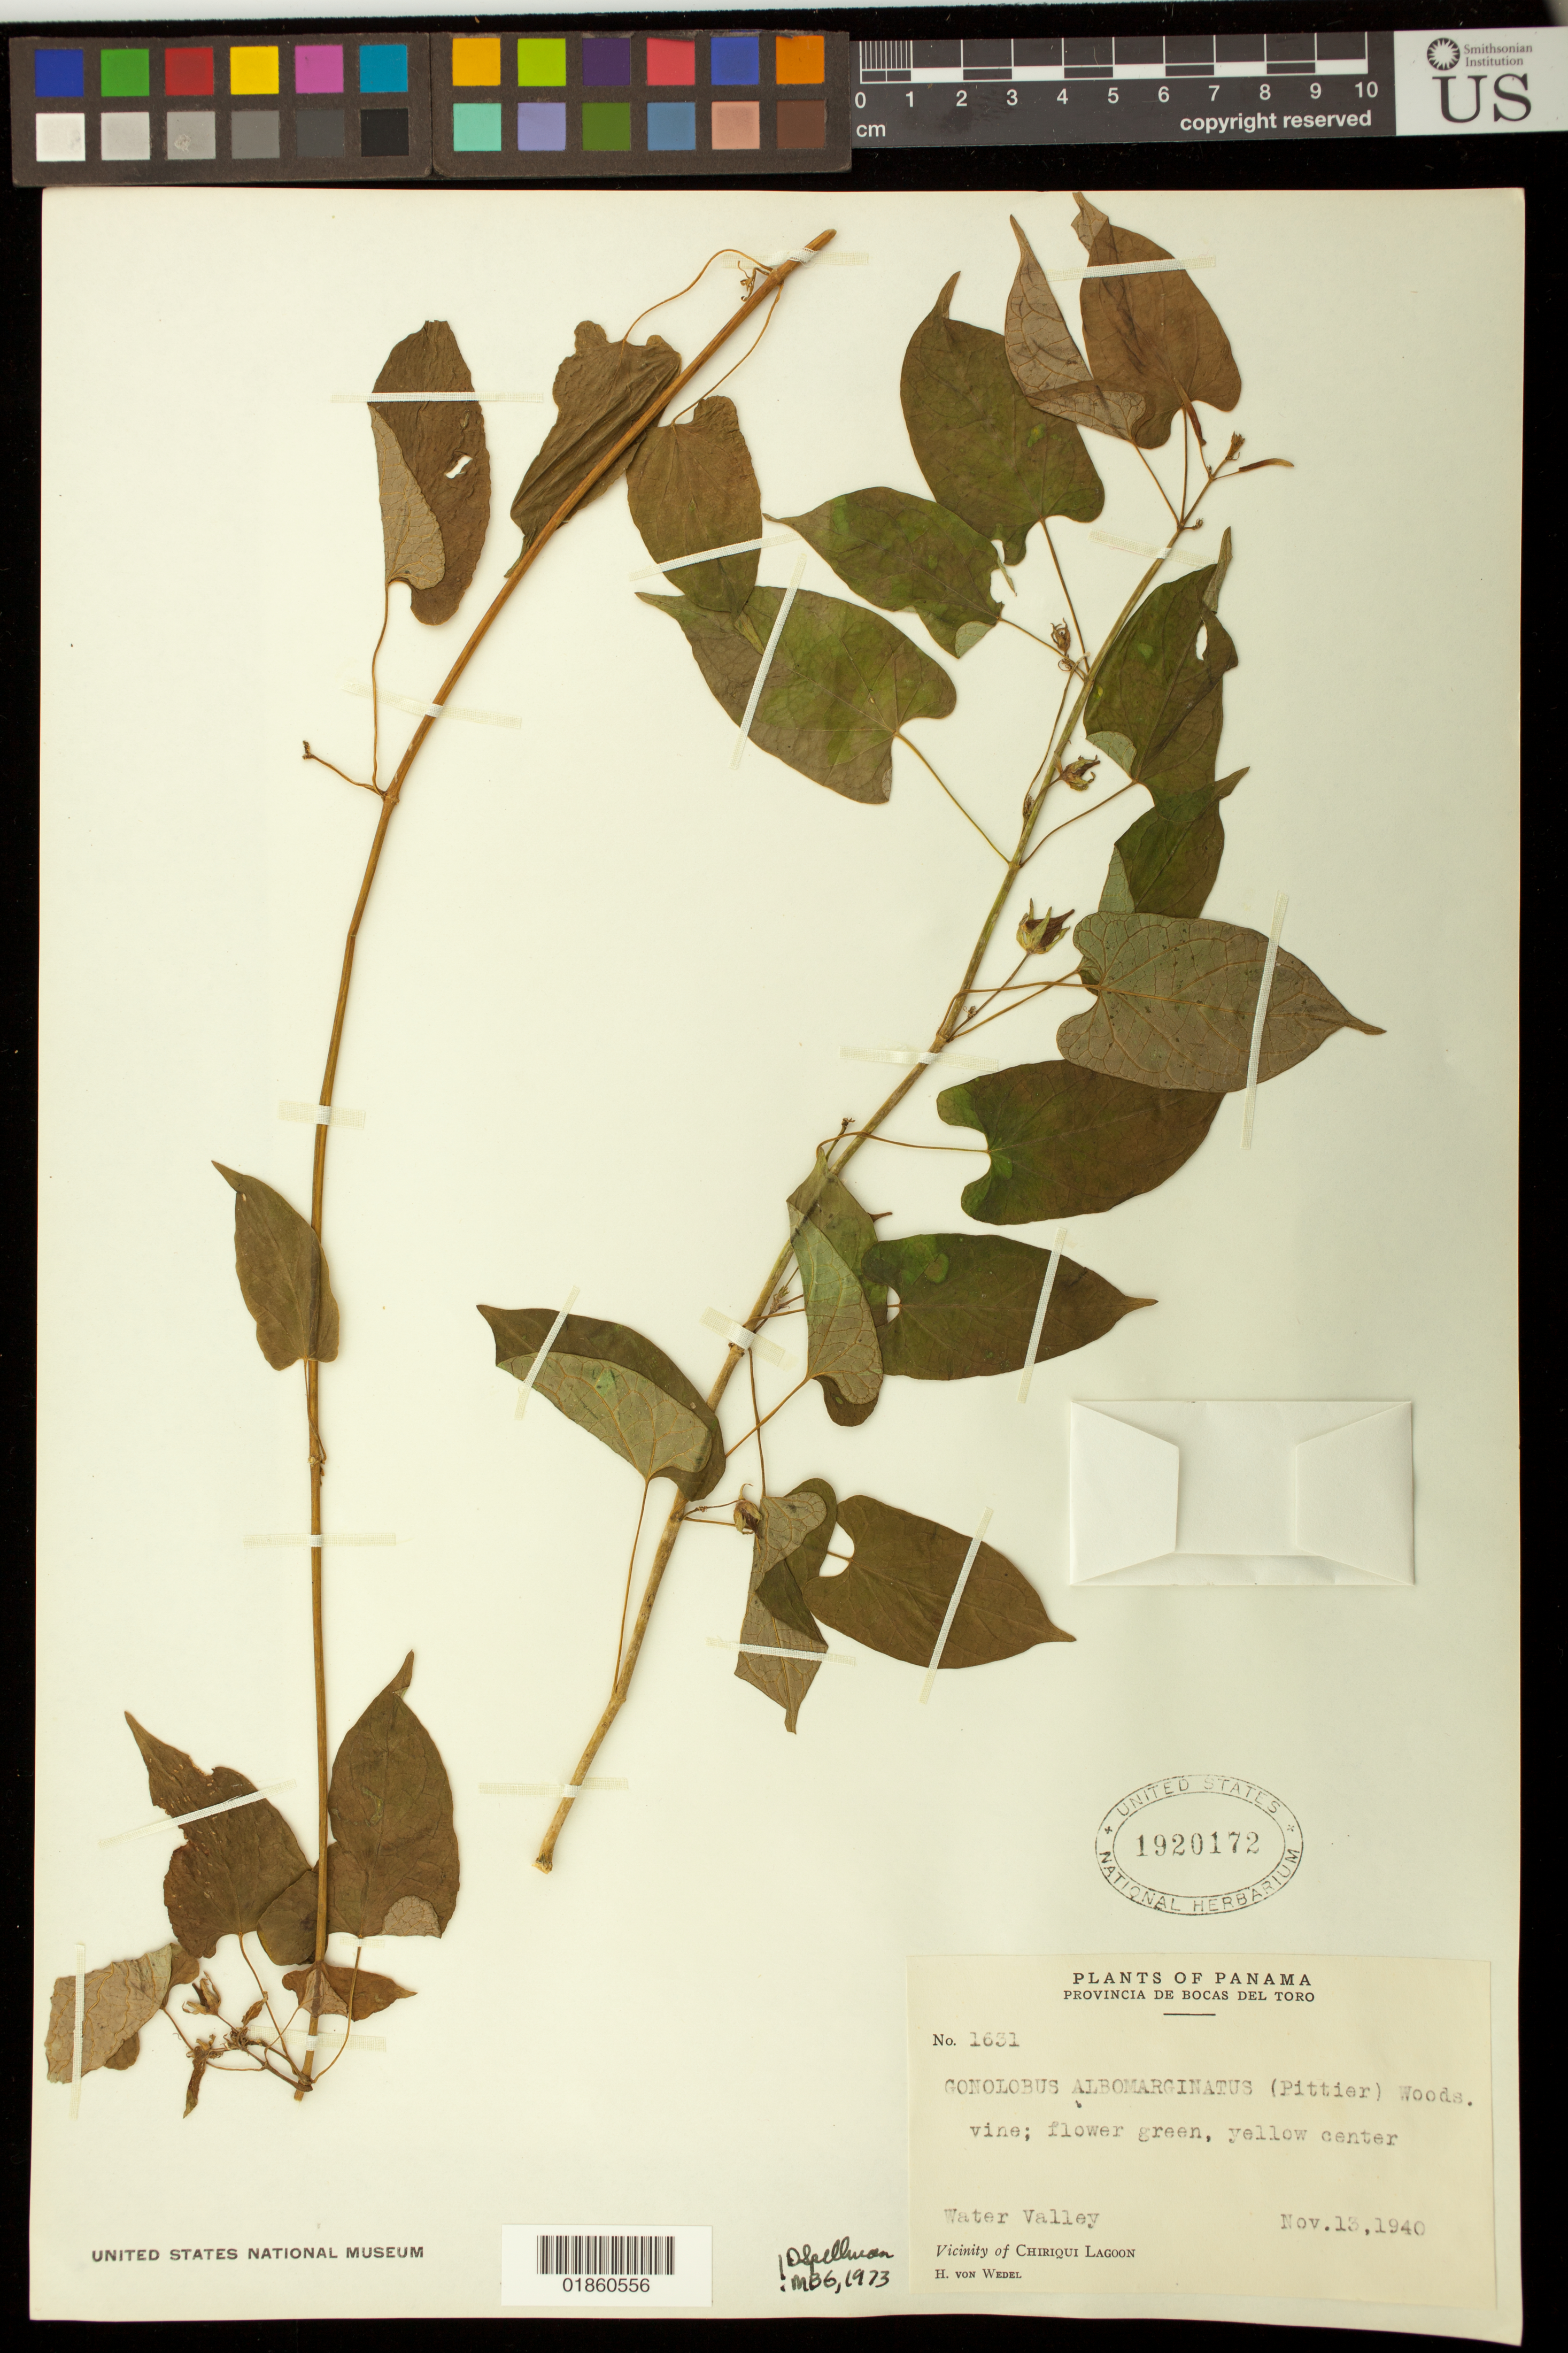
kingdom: Plantae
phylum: Tracheophyta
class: Magnoliopsida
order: Gentianales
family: Apocynaceae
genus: Gonolobus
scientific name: Gonolobus albomarginatus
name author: (Pittier) Woodson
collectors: H. von Wedel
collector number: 1631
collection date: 1940-11-13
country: Panama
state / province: Bocas del Toro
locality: Water Valley , Vicinity of Chiriqui Lagoon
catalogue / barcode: US 1920172